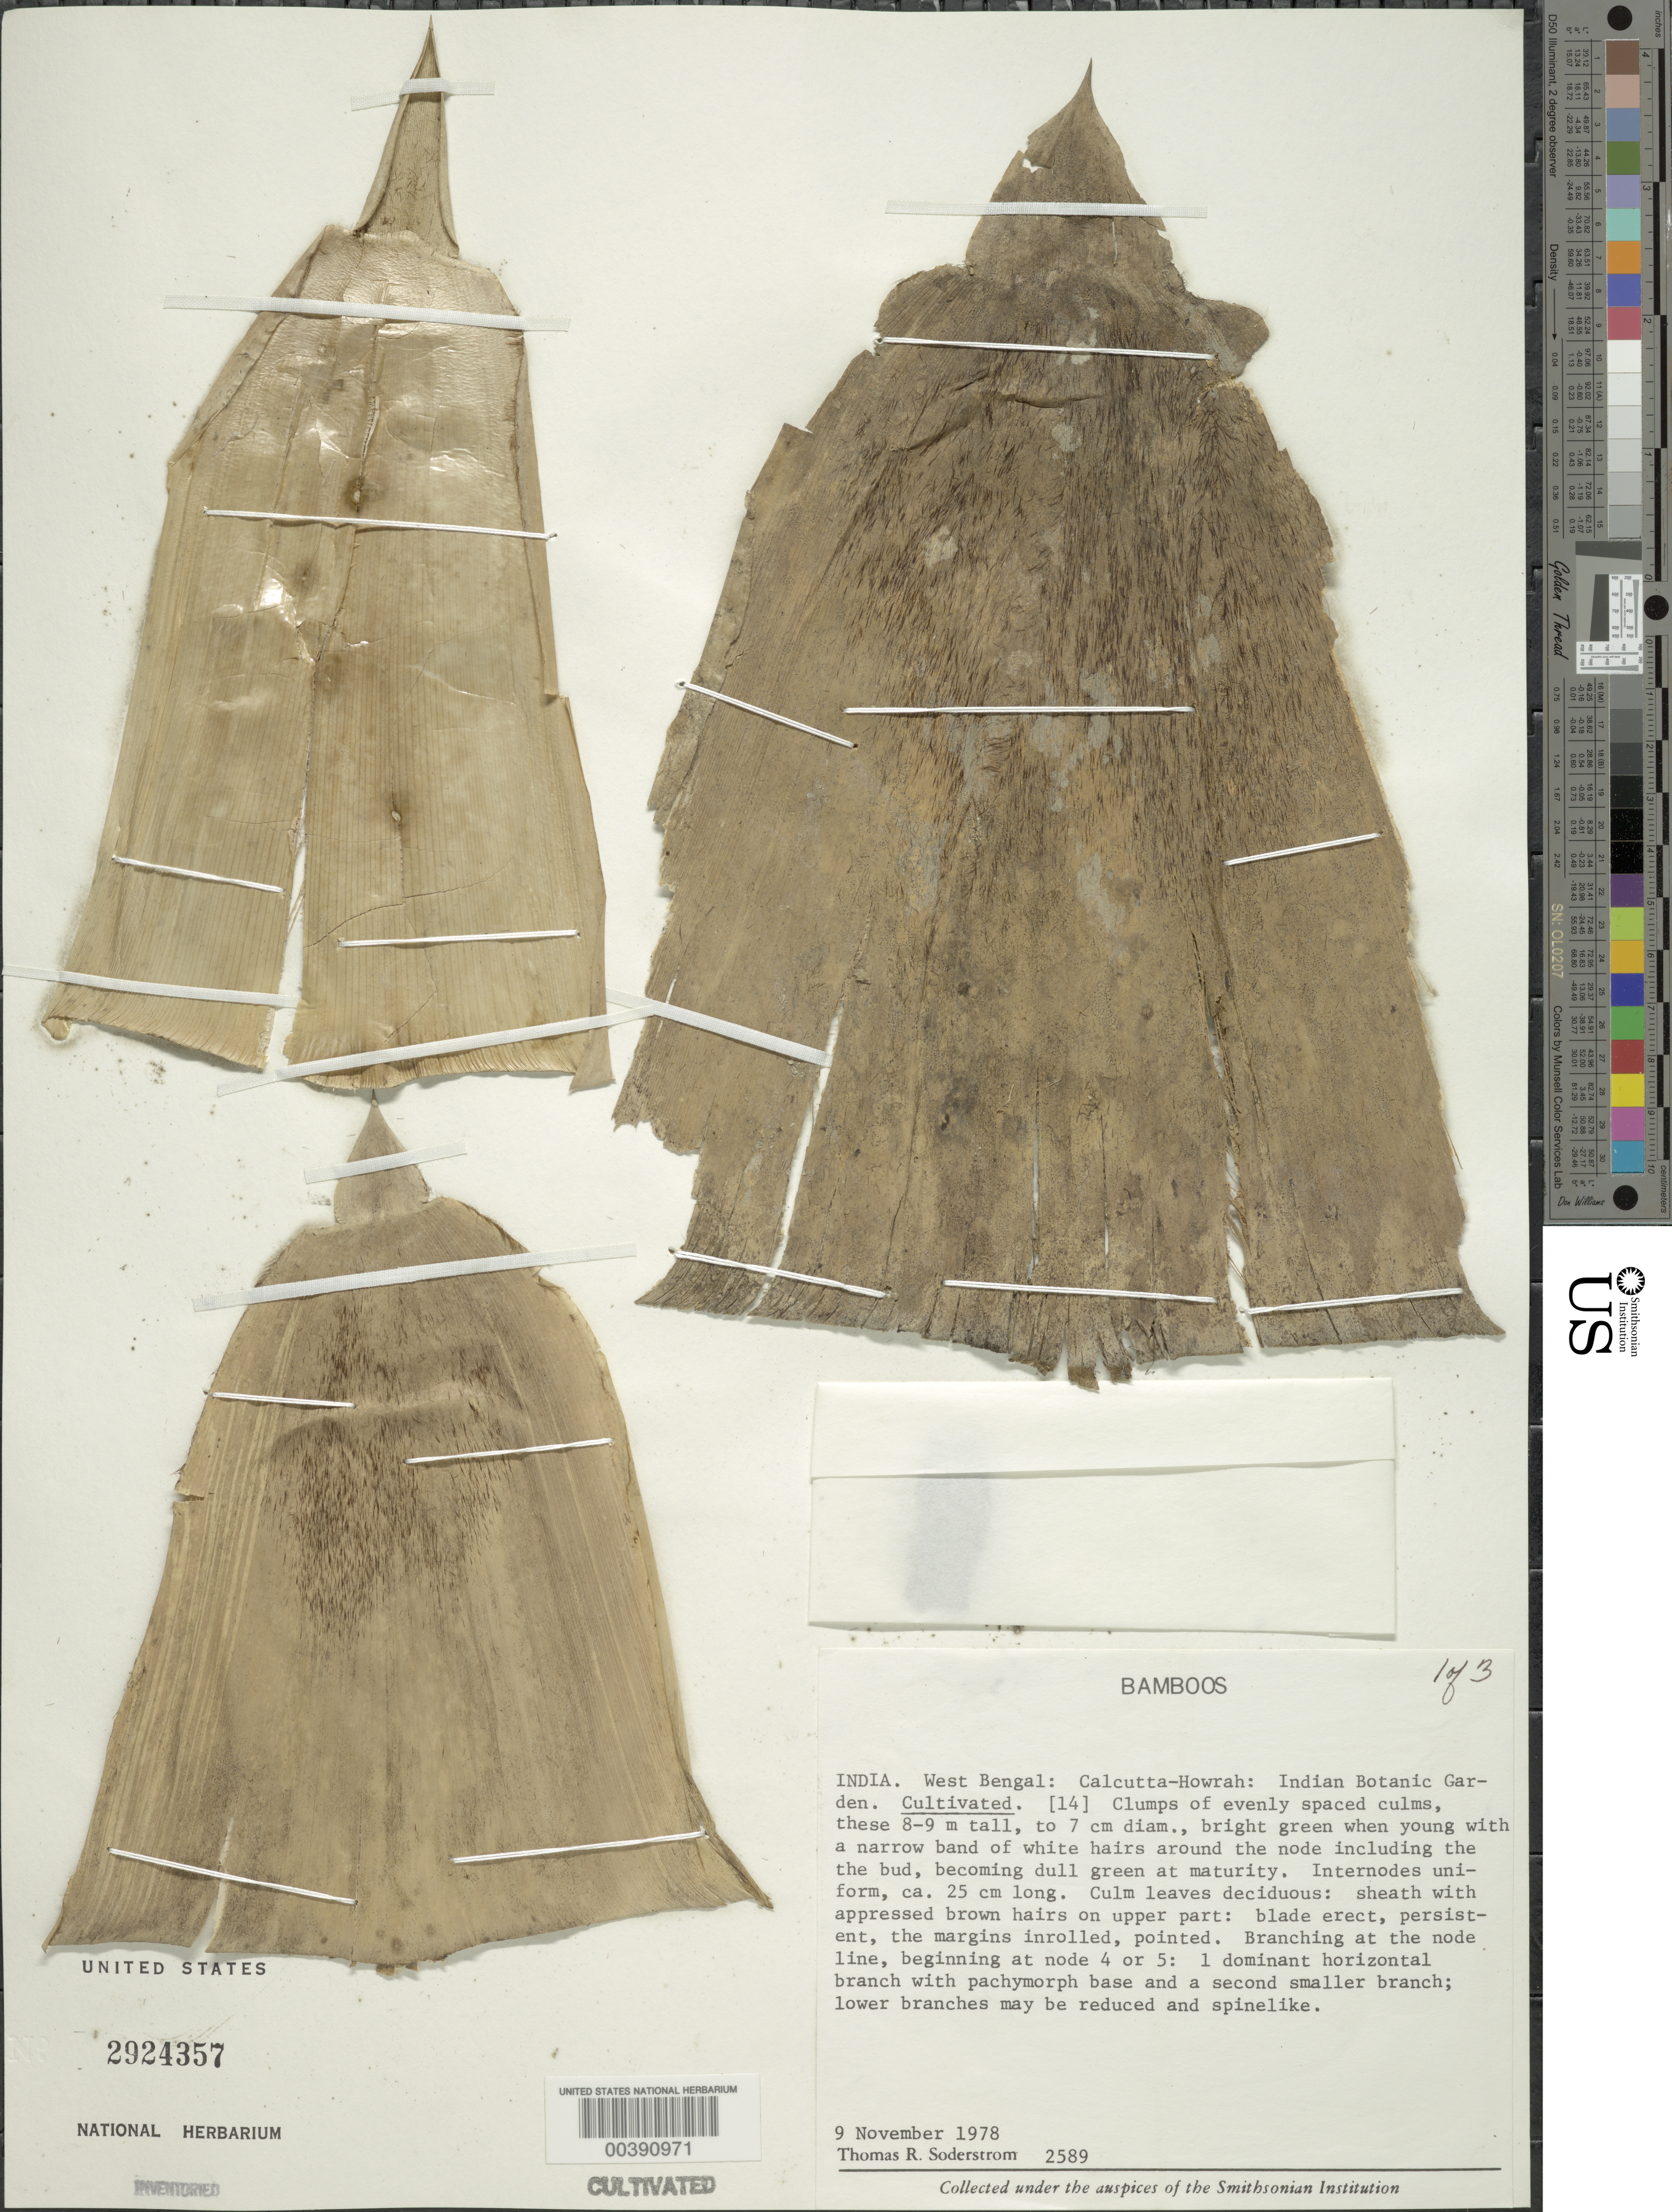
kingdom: Plantae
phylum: Tracheophyta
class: Liliopsida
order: Poales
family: Poaceae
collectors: T. R. Soderstrom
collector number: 2589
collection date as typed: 09 Nov 1978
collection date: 1978-11-09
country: India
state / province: West Bengal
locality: Calcutta-Howrah, Indian Botanic Garden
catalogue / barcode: US 2924357